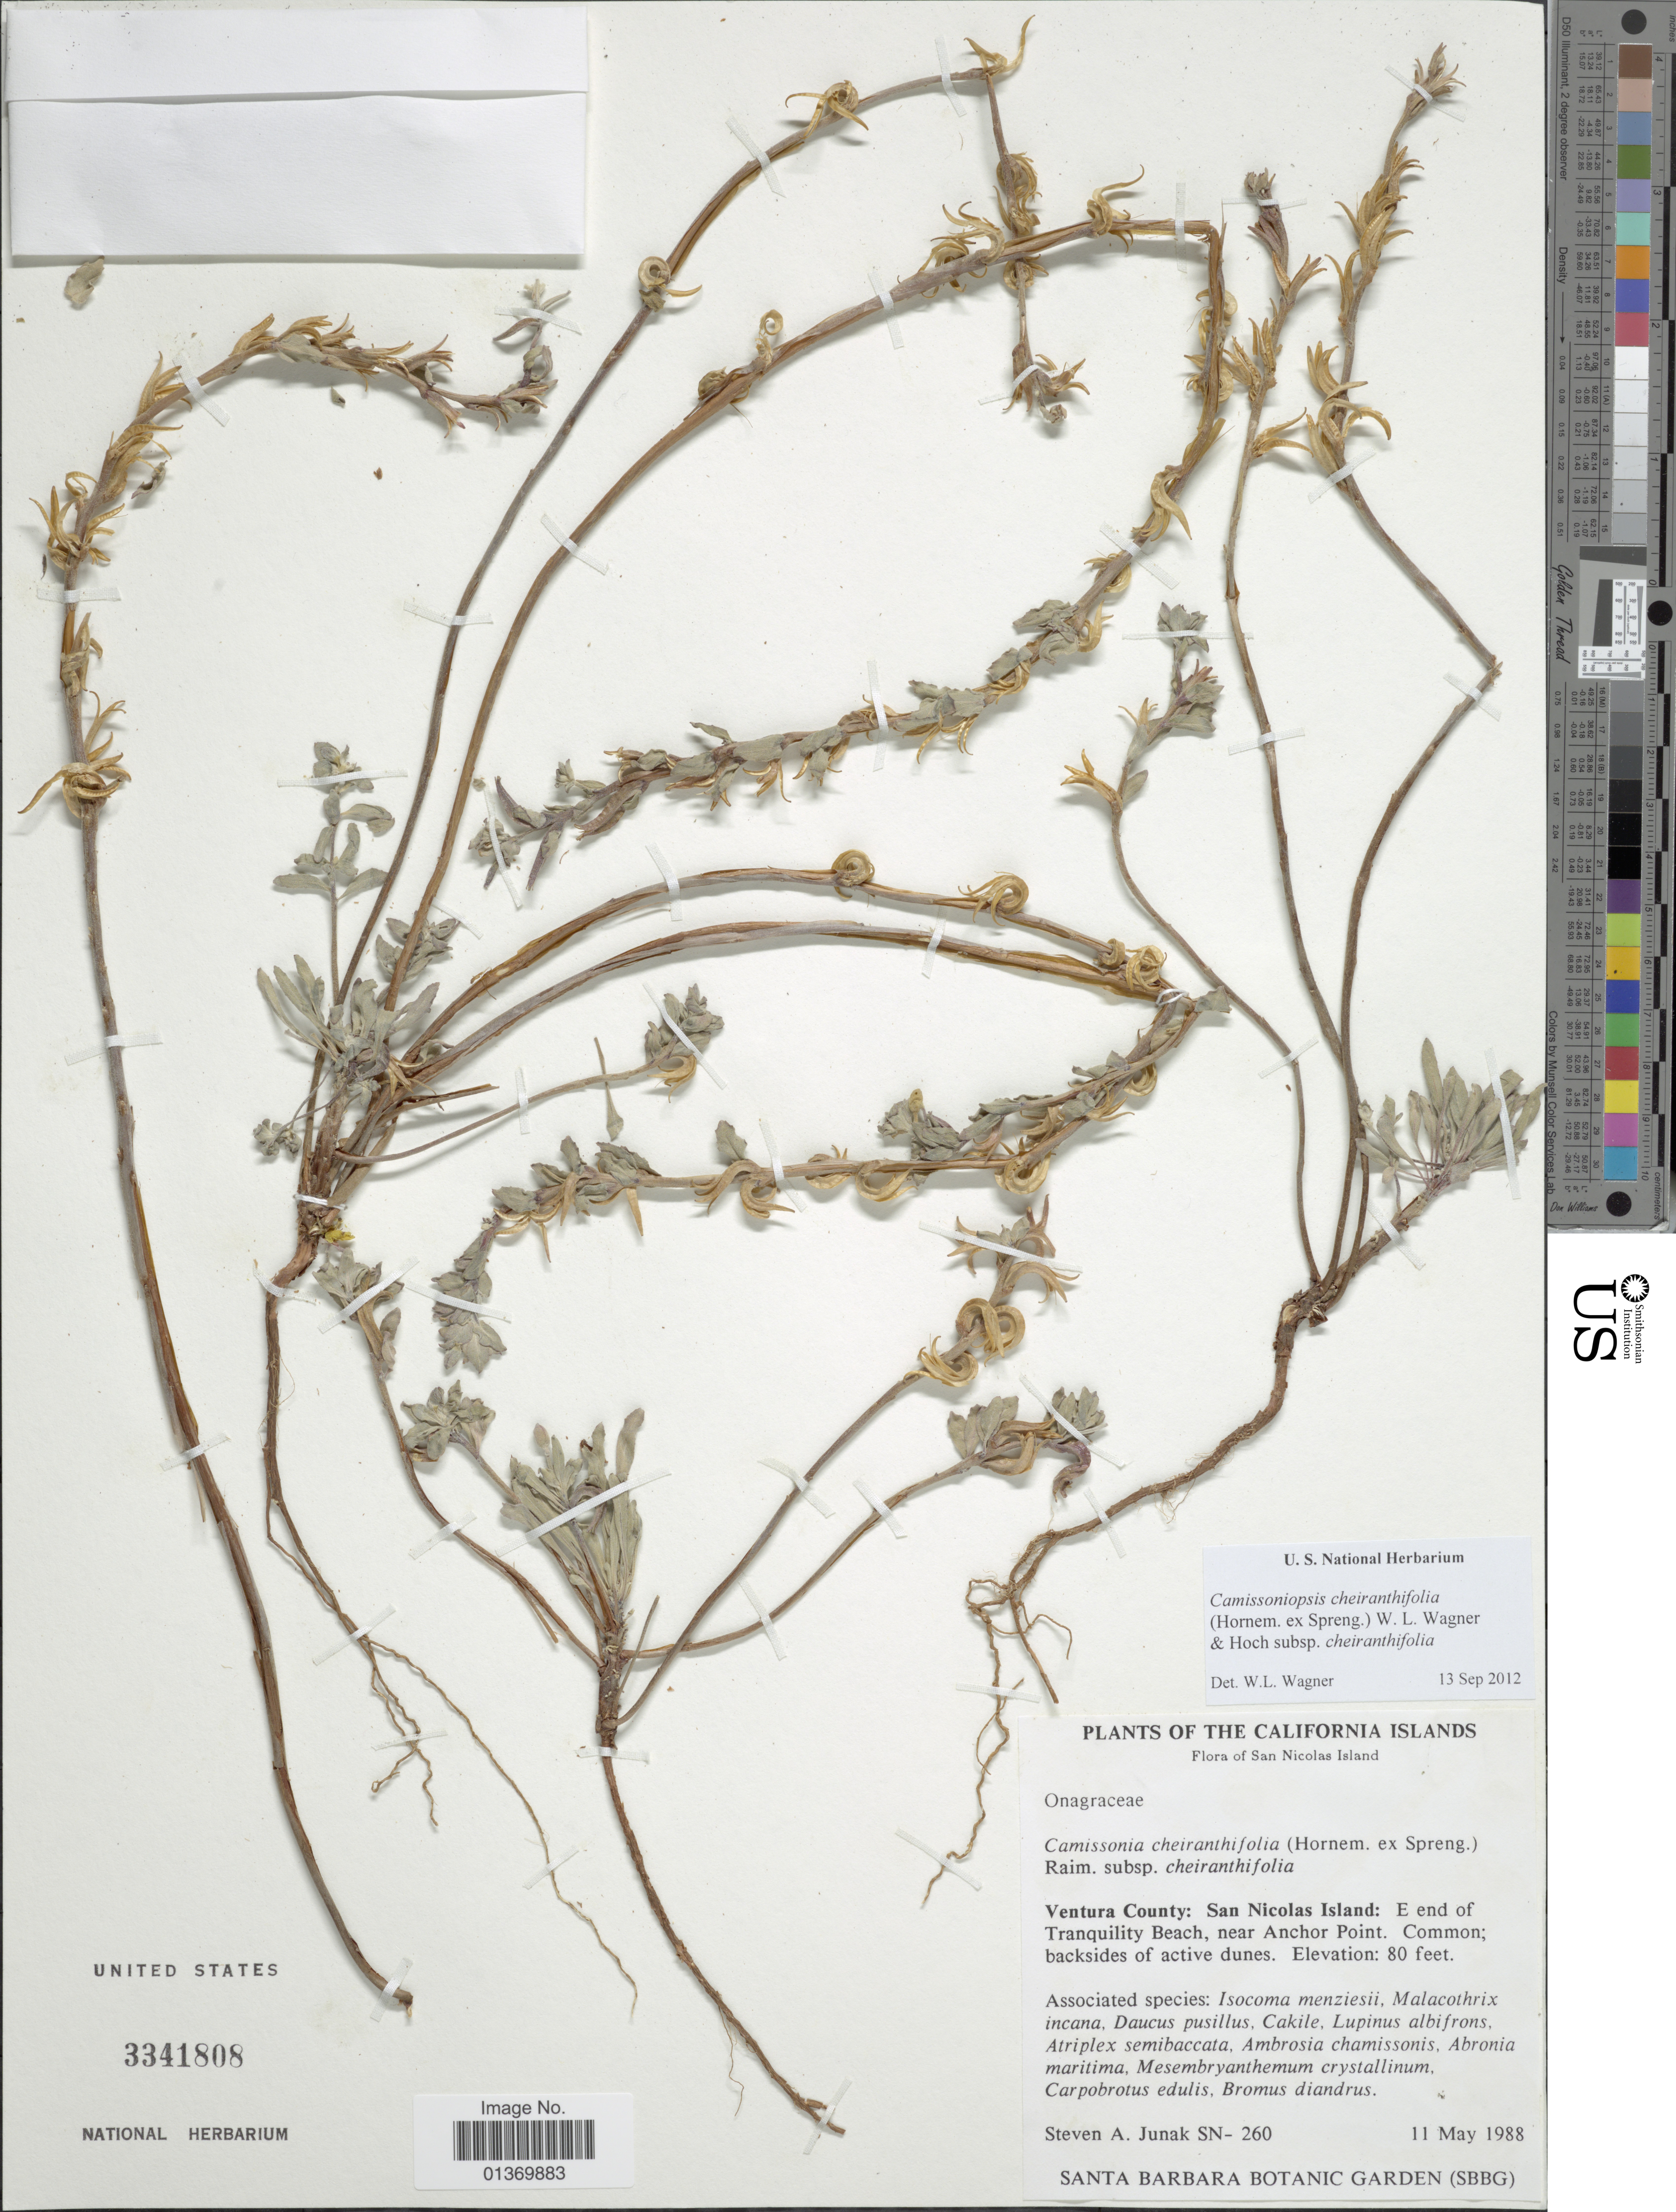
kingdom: Plantae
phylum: Tracheophyta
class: Magnoliopsida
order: Myrtales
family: Onagraceae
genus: Camissoniopsis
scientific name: Camissoniopsis cheiranthifolia subsp. cheiranthifolia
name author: (Hornem. ex Spreng.) W.L. Wagner & Hoch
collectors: S. Junak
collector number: SN-260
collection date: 1988-05-11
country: United States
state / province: California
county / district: Ventura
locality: San Nicolas Island, Ventura County: San Nicolas Island: E end of Tranquility Beach, near Anchor Point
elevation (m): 24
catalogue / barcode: US 3341808